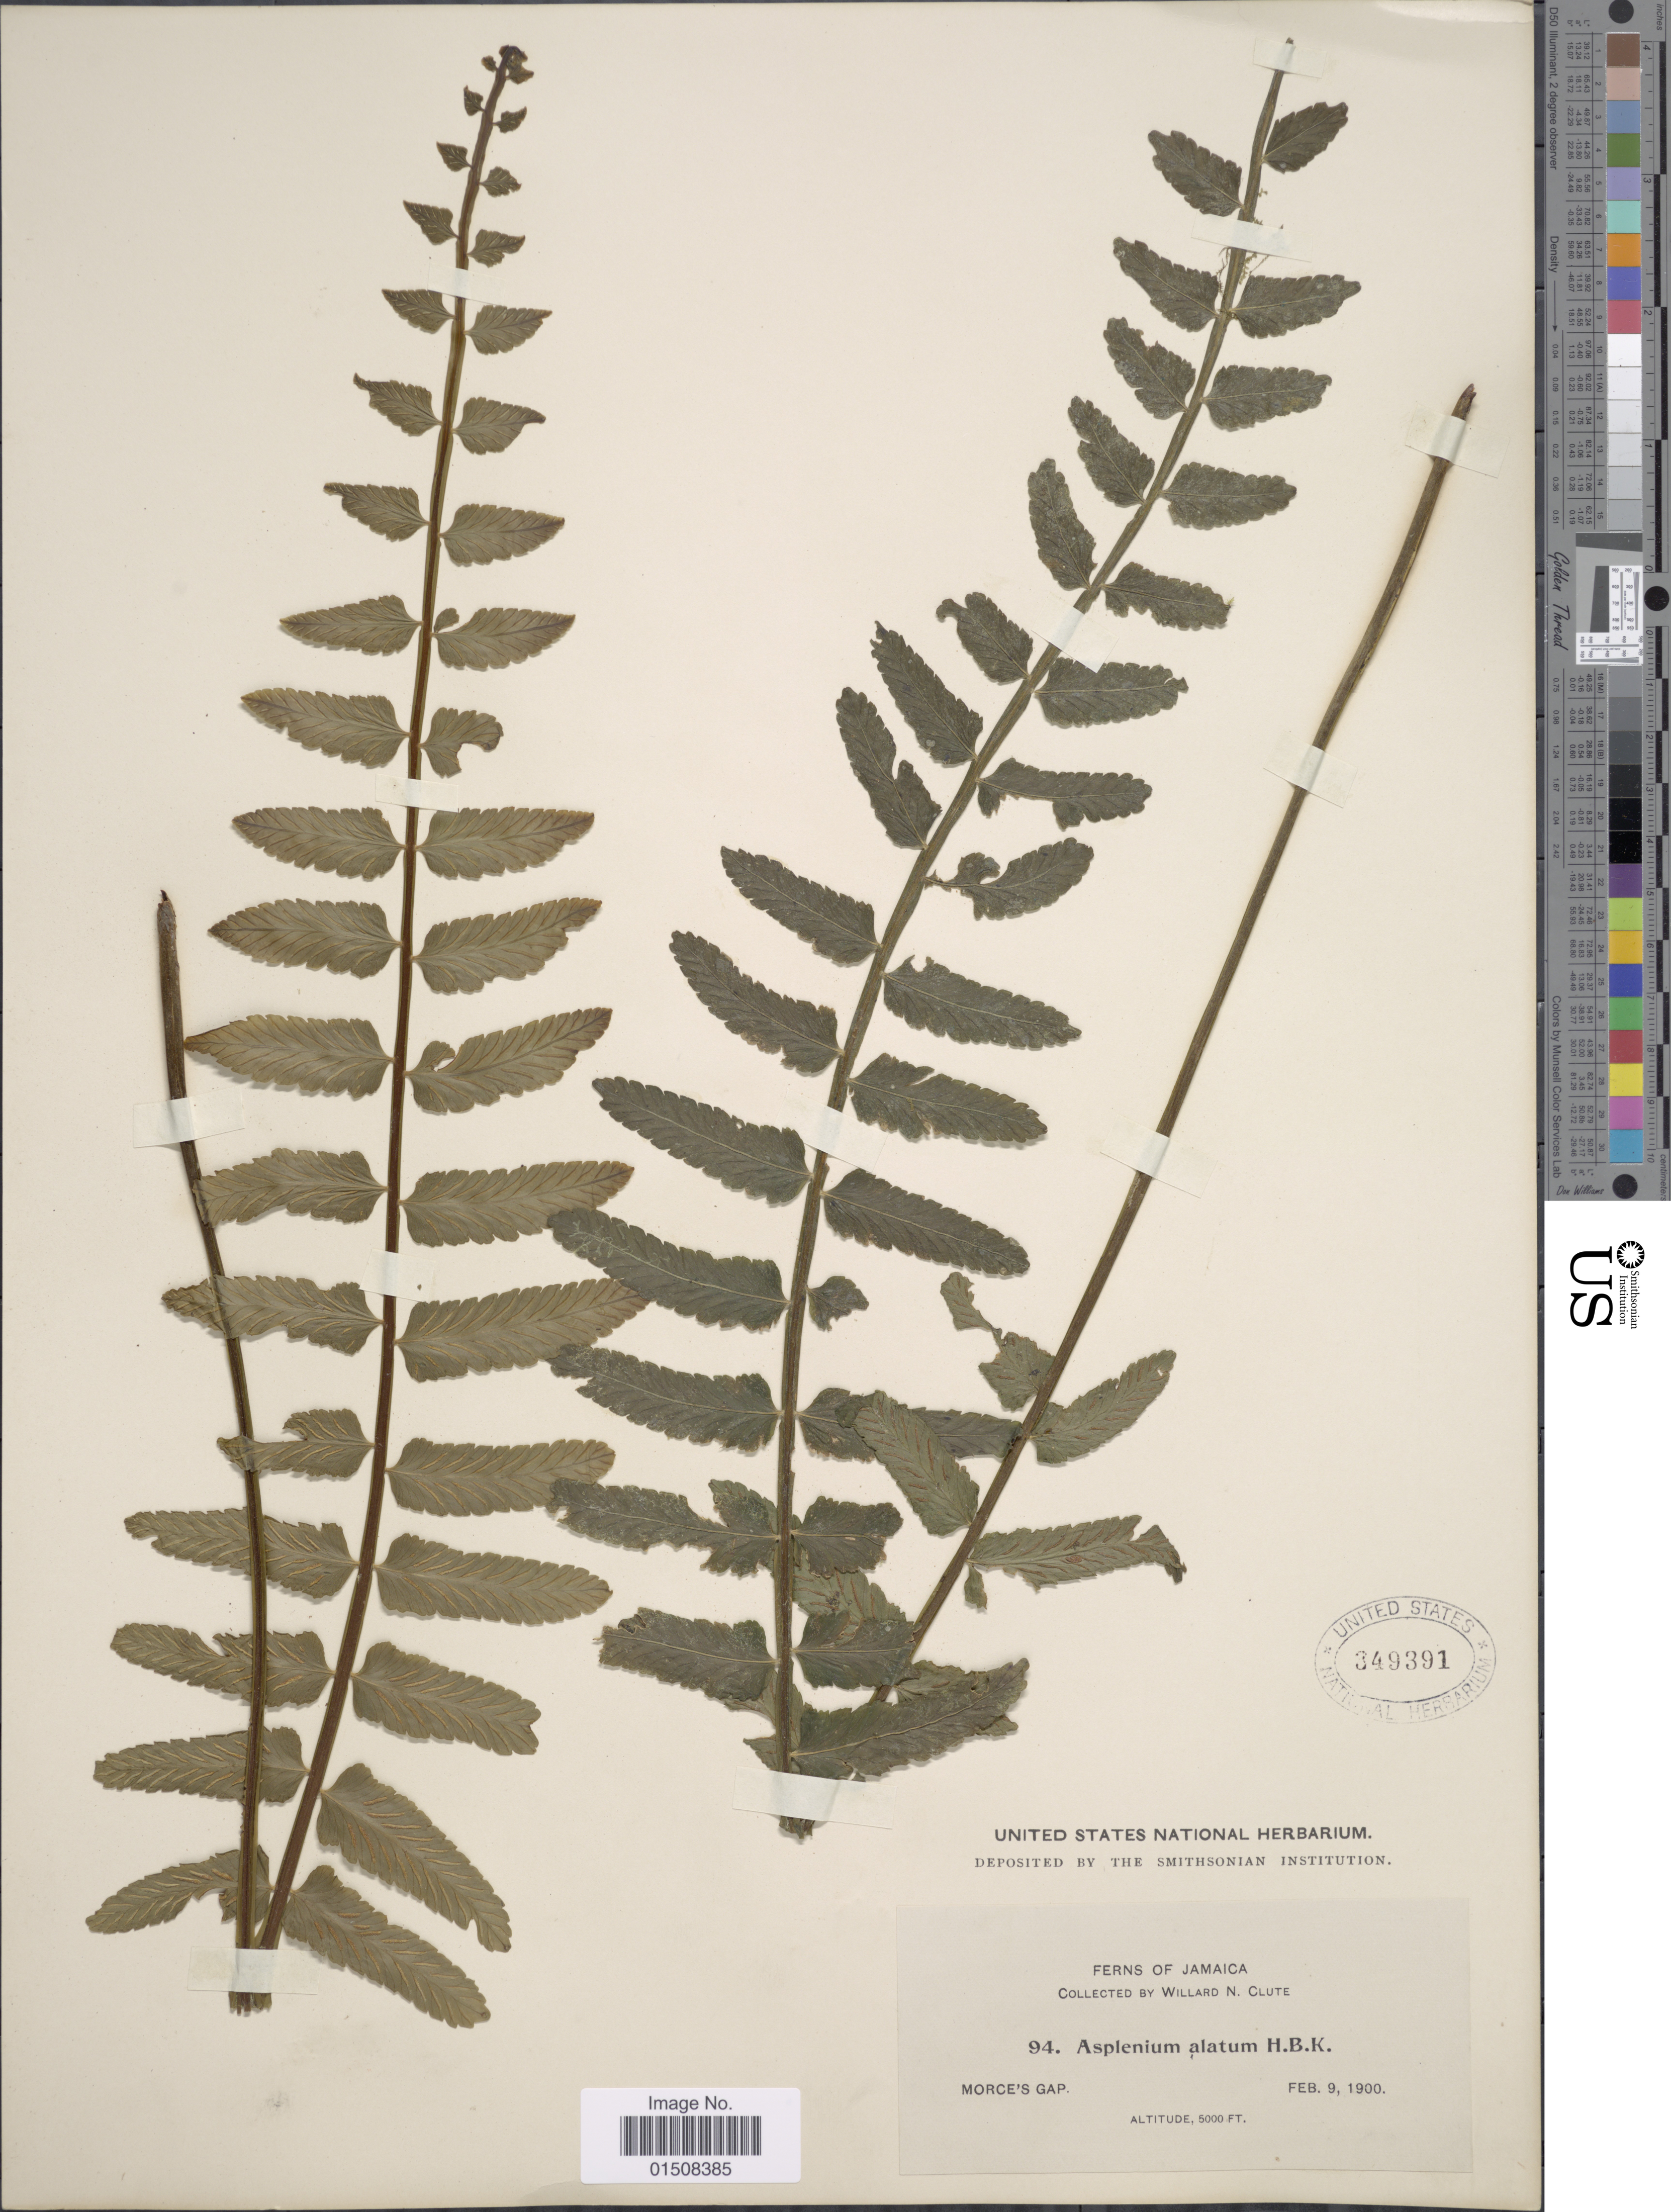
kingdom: Plantae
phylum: Tracheophyta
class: Polypodiopsida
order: Polypodiales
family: Aspleniaceae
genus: Asplenium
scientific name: Asplenium alatum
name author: Humb. & Bonpl. ex Willd.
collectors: W. N. Clute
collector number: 94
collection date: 1900-02-09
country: Jamaica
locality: Morce's Gap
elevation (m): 1524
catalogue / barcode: US 349391